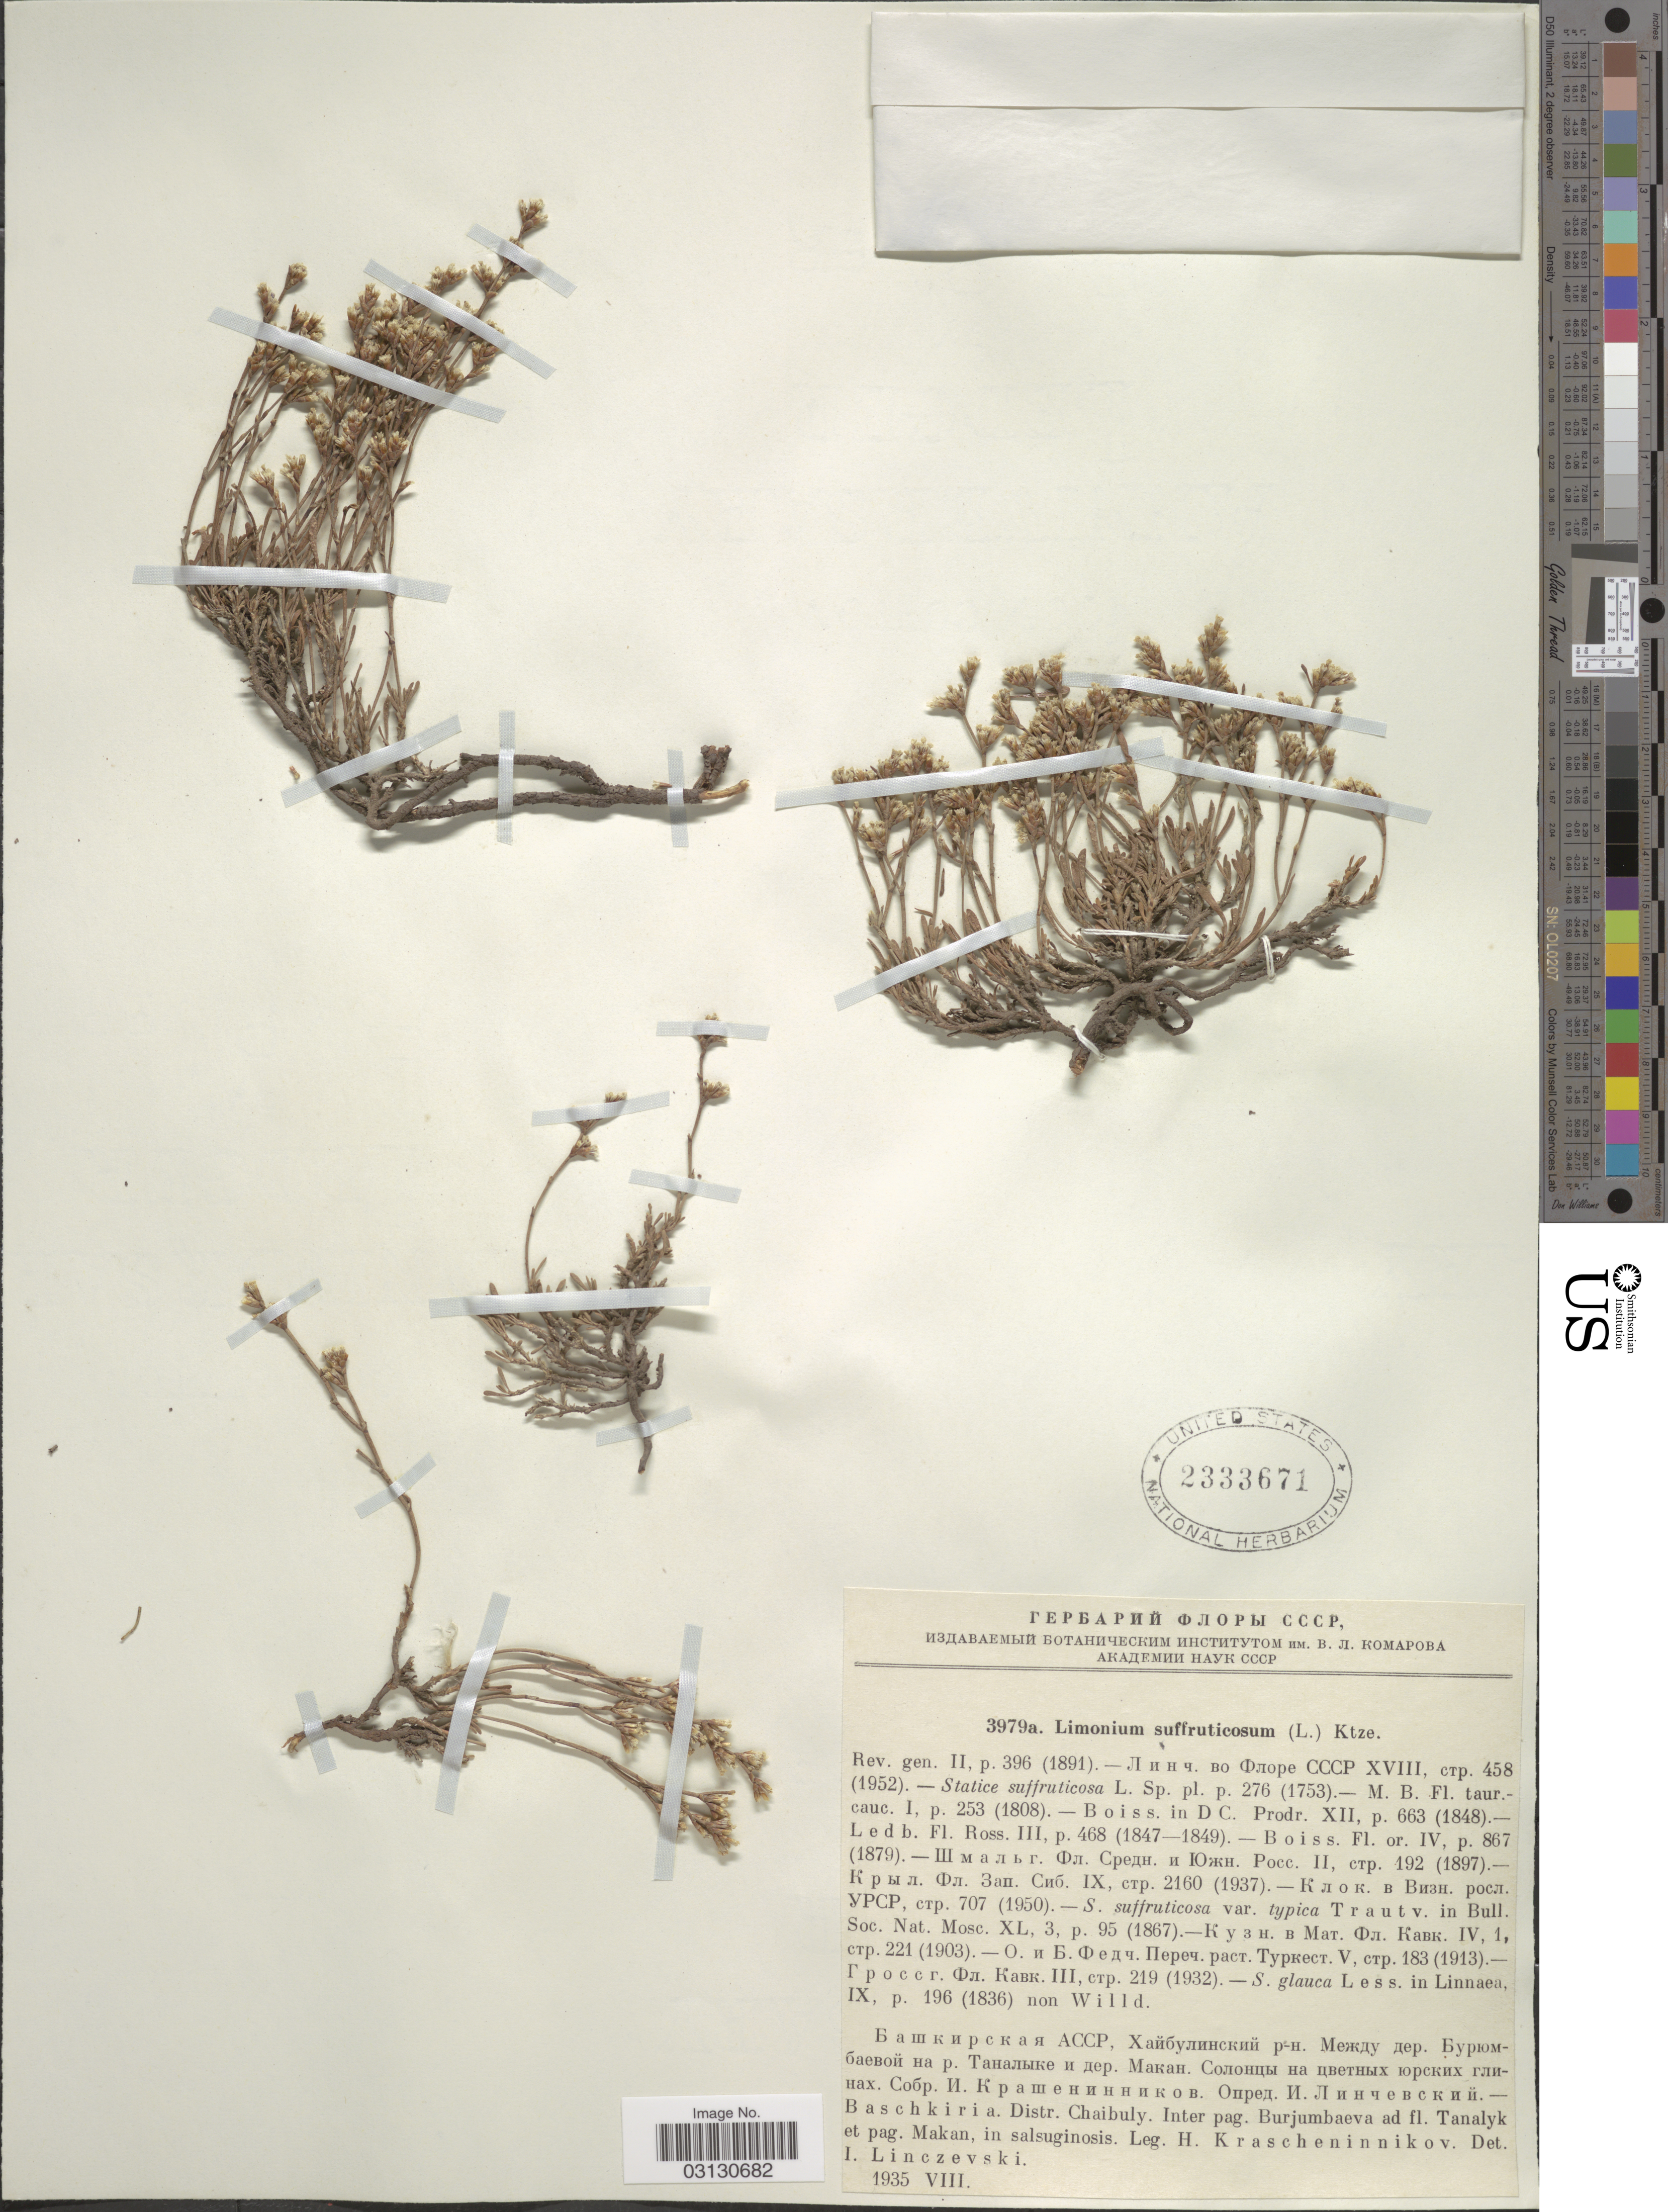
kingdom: Plantae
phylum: Tracheophyta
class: Magnoliopsida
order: Caryophyllales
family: Plumbaginaceae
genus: Limonium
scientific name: Limonium suffruticosum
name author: (L.) Kuntze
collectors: H. Krascheninnikov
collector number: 3979a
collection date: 1935-08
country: Russian Federation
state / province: Volgograd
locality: Baschkiria, Distr. Chaibuly, Inter pag. Burjumbaeva ad fl. Tanalyk et pag. Makan, in salsuginosis.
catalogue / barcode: US 2333671